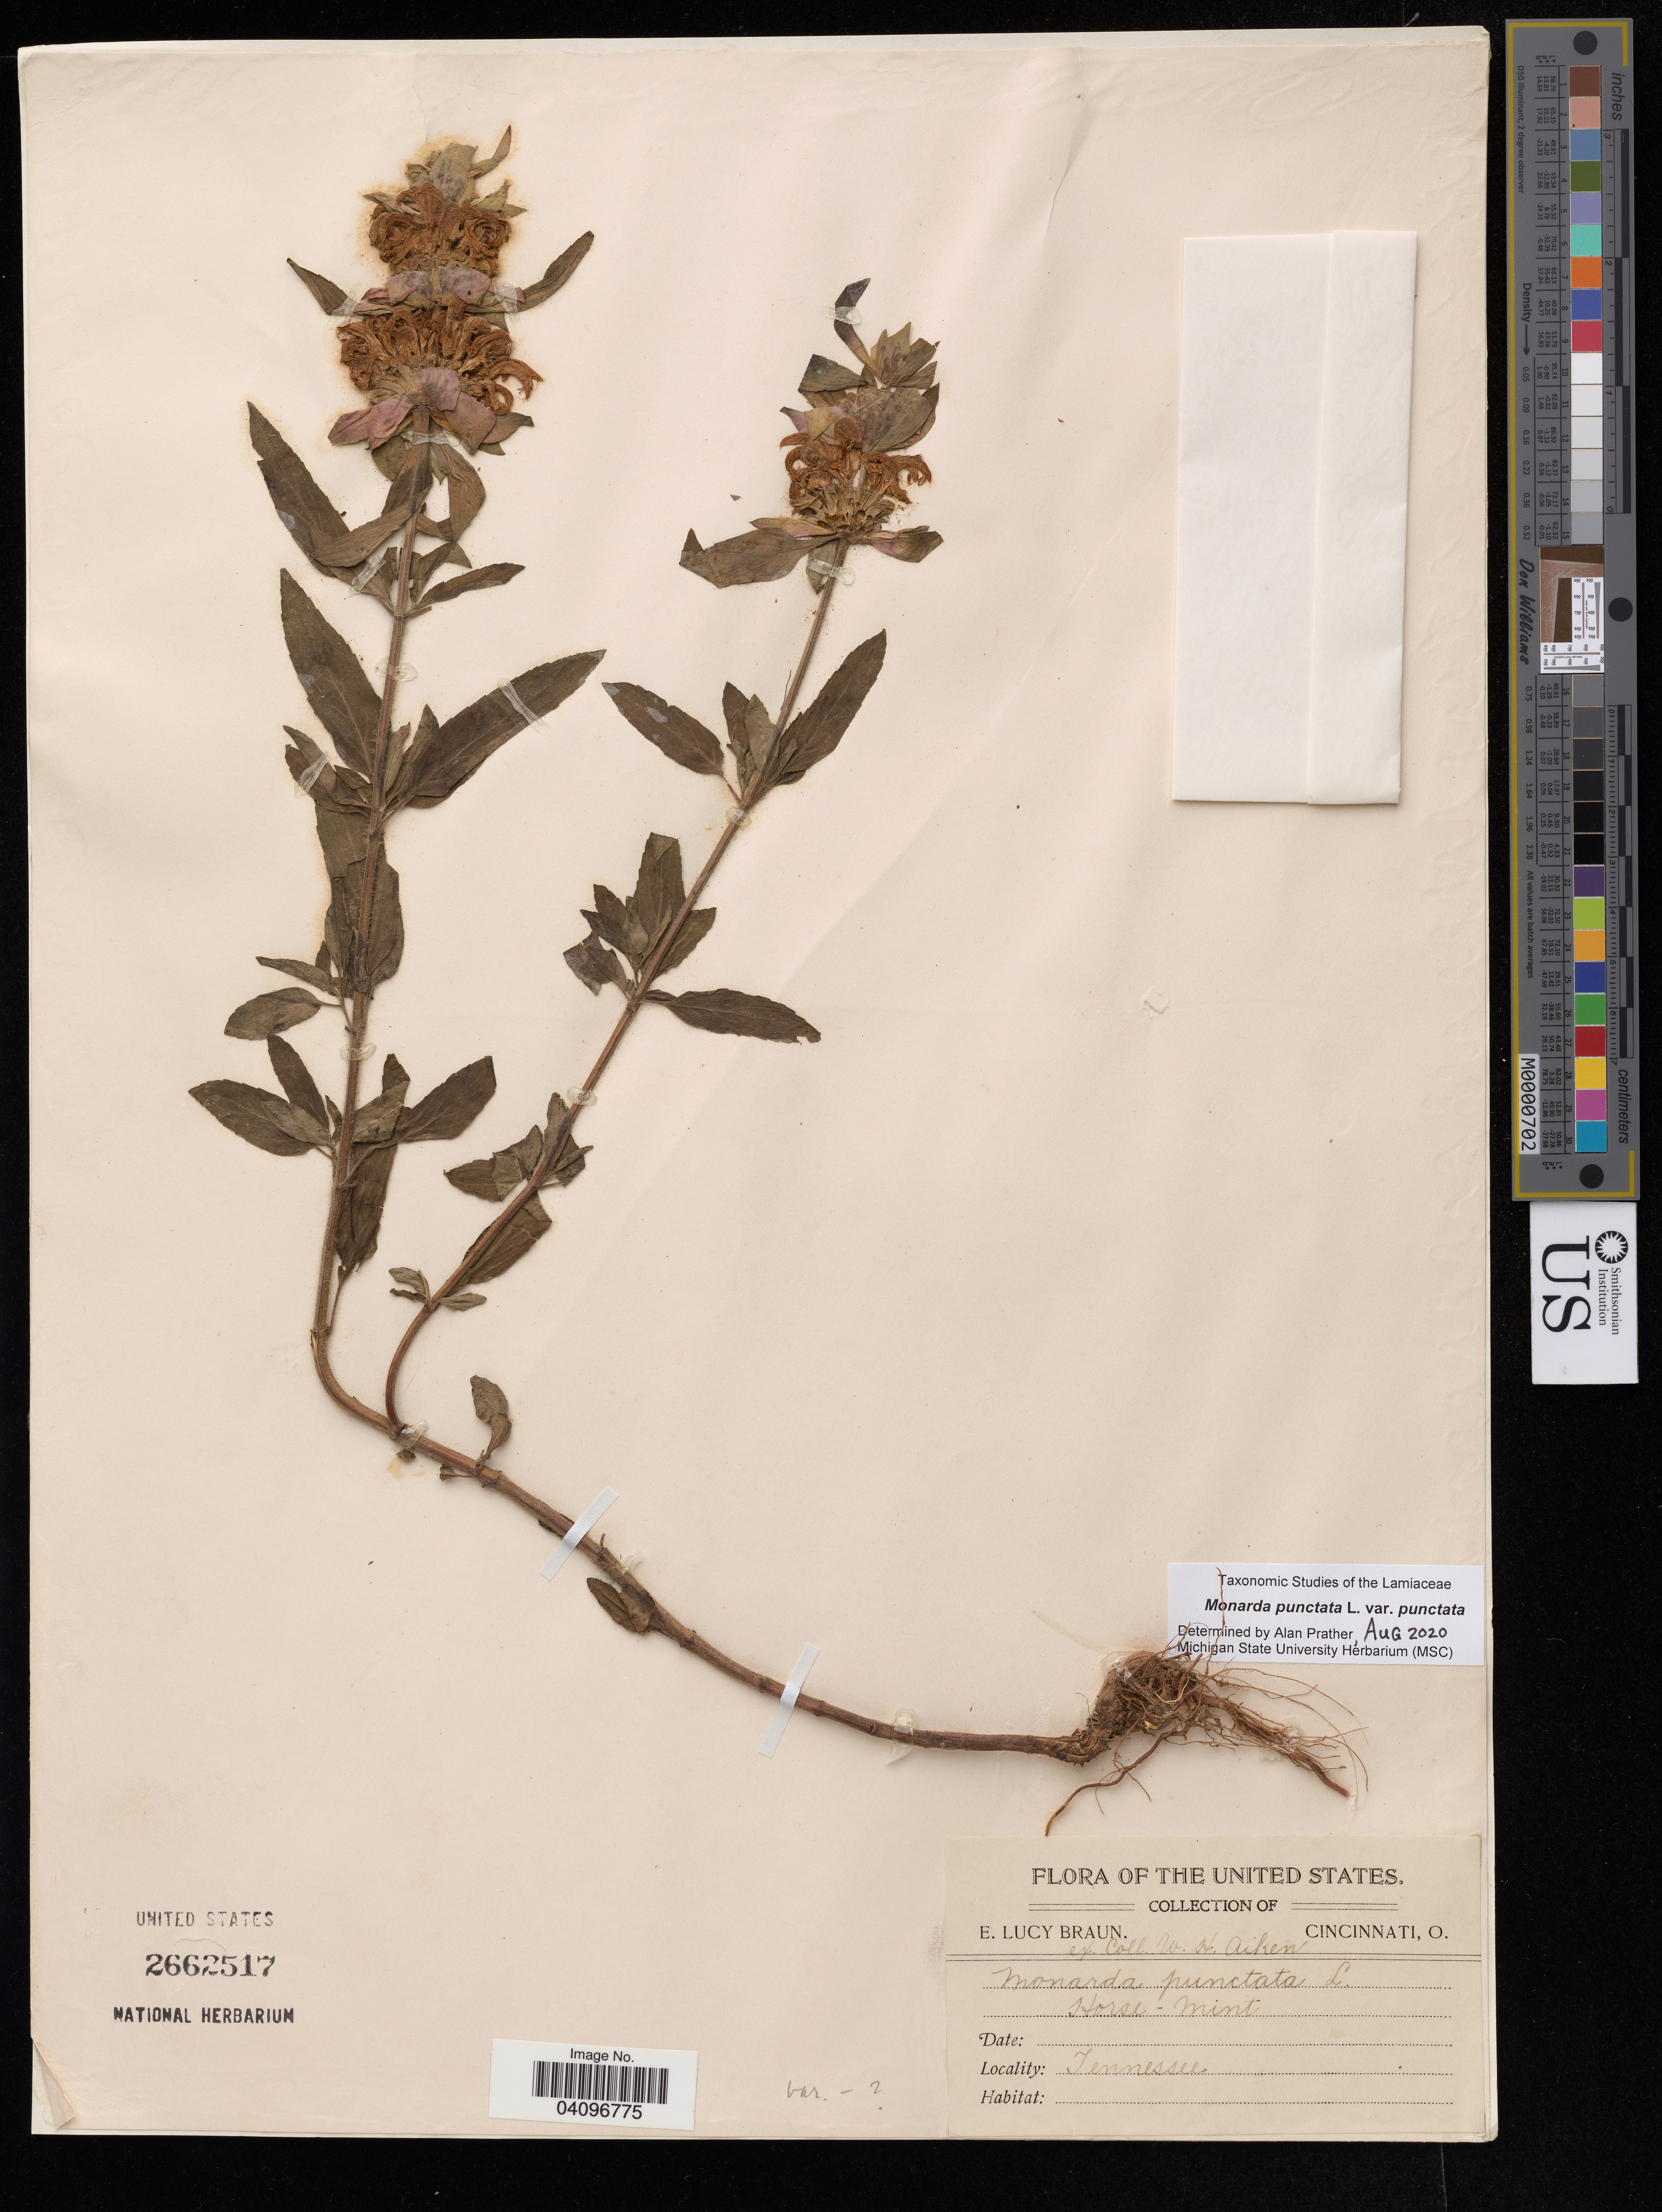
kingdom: Plantae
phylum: Tracheophyta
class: Magnoliopsida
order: Lamiales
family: Lamiaceae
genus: Monarda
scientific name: Monarda punctata var. punctata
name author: L.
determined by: Prather, L. A.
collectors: E. L. Braun & E. L. Braun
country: United States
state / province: Tennessee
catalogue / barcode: US 2662517